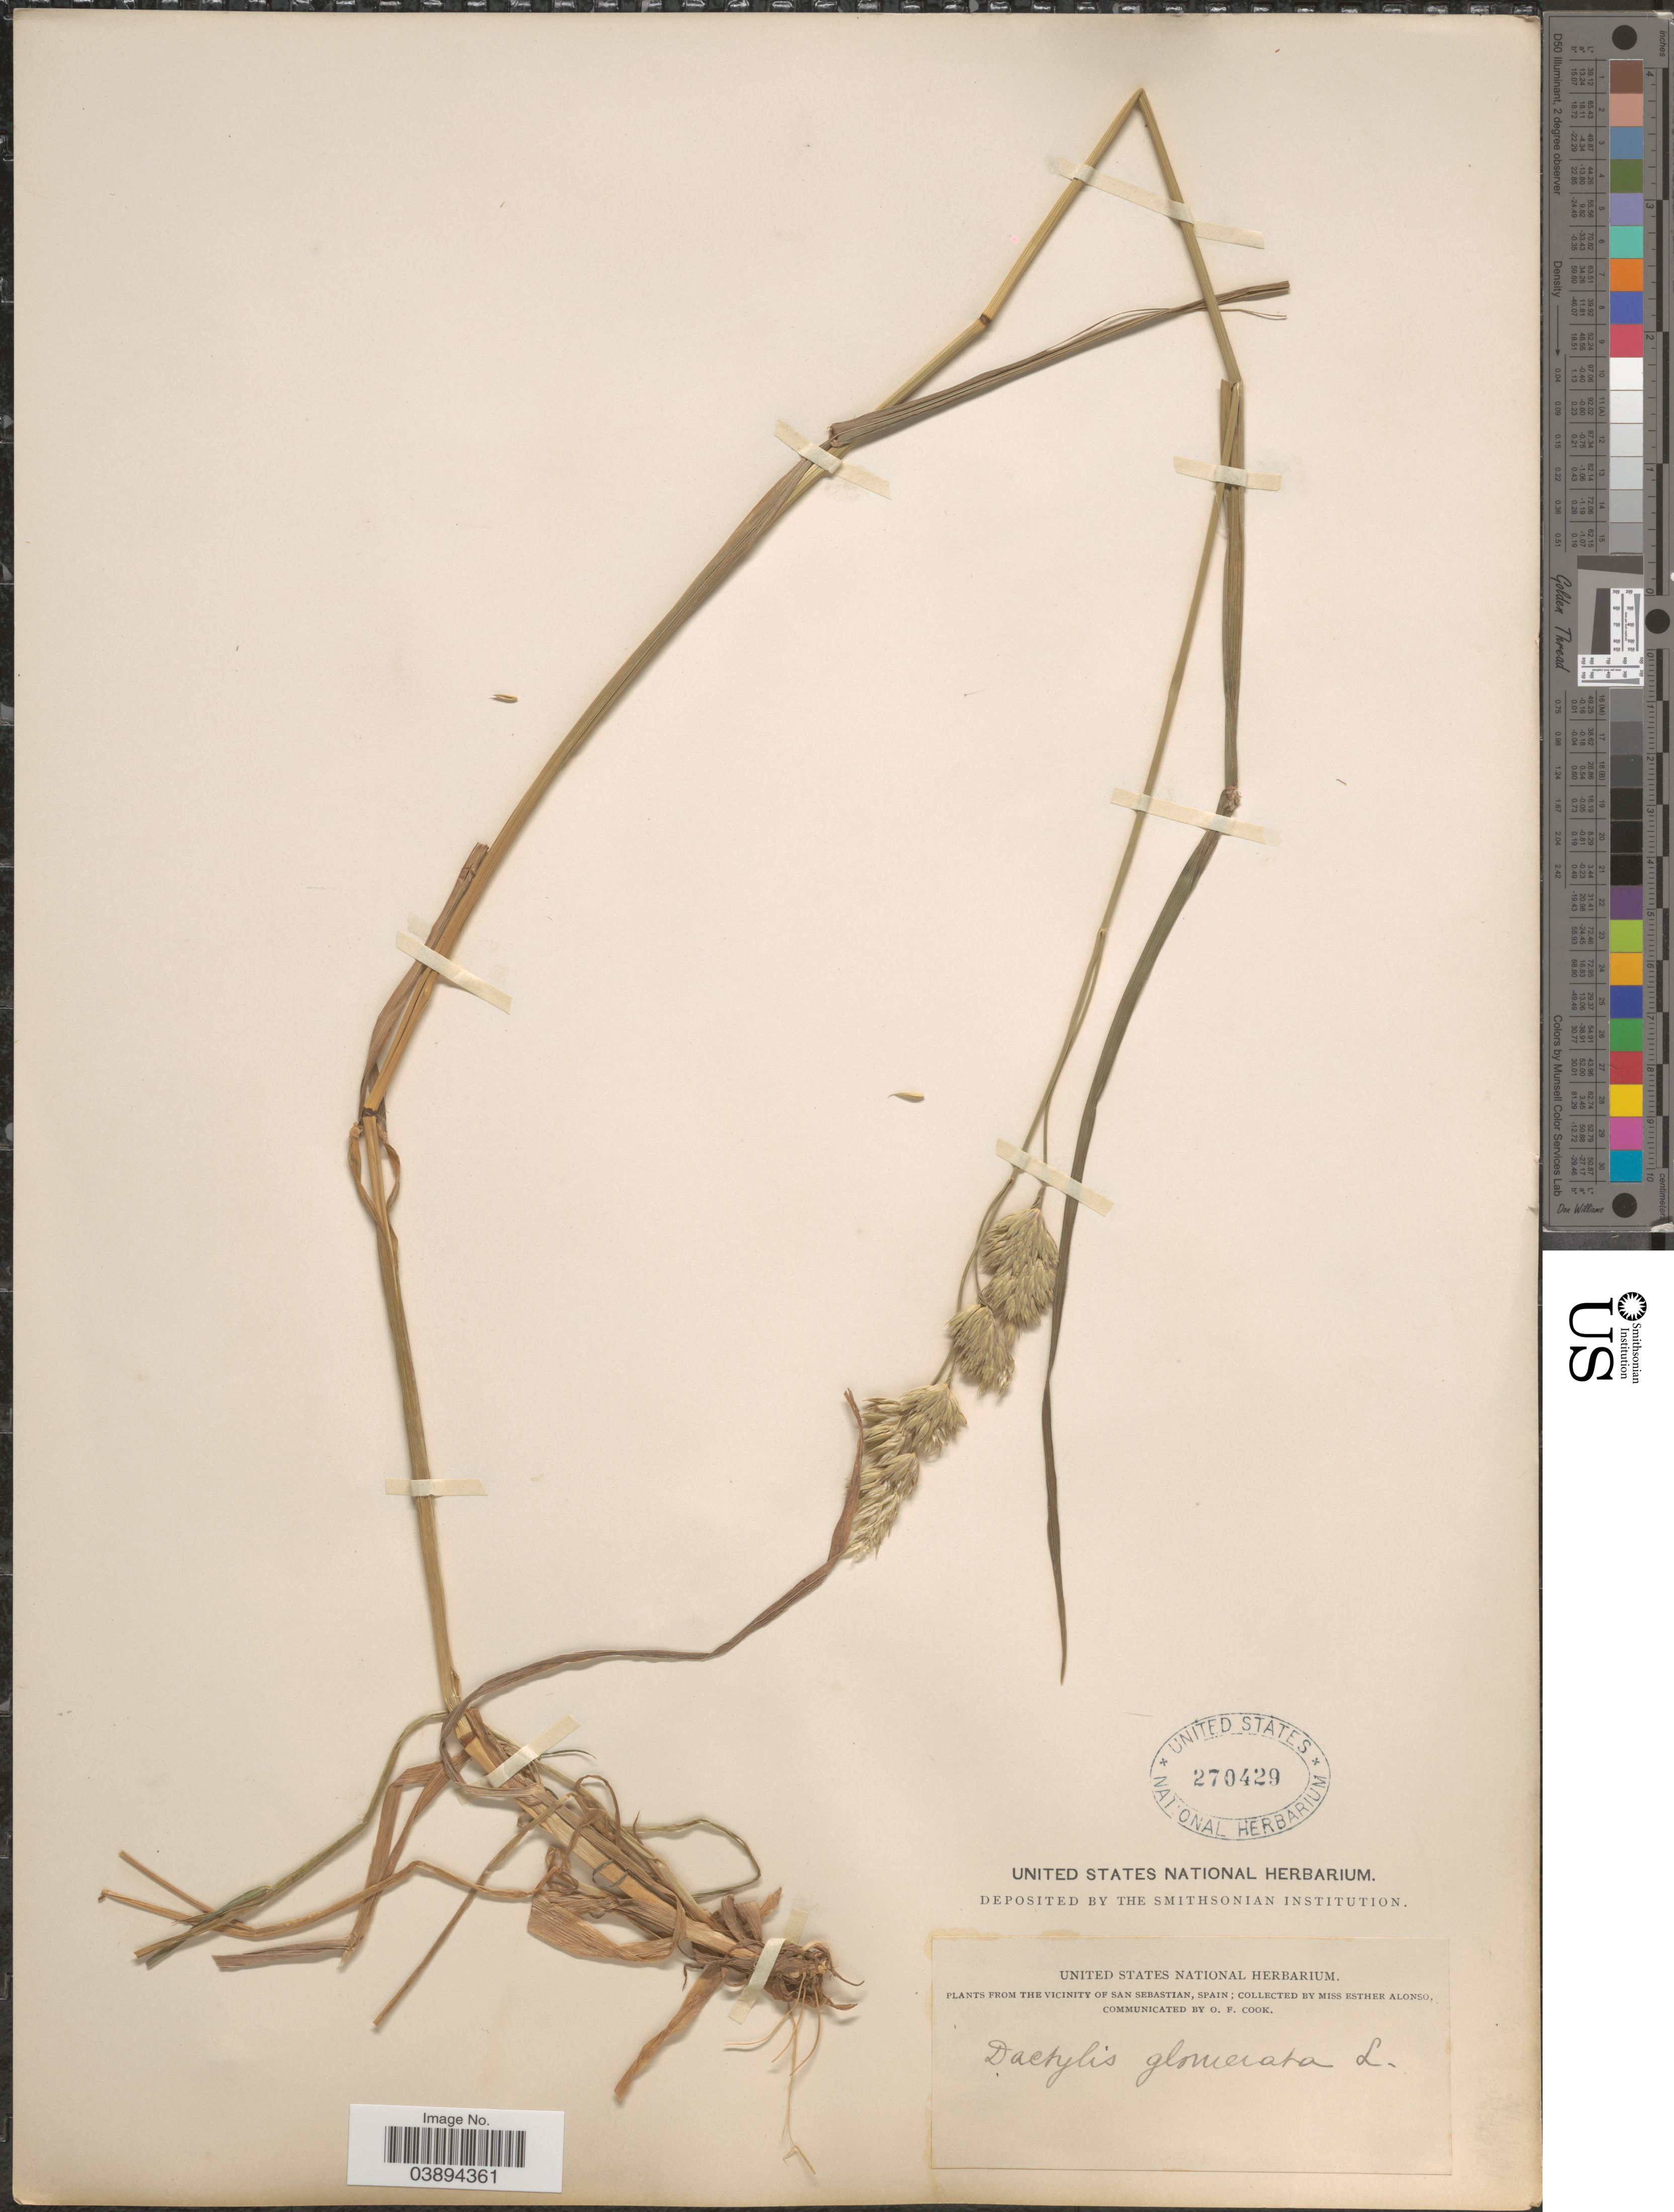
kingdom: Plantae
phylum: Tracheophyta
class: Liliopsida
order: Poales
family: Poaceae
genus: Dactylis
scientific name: Dactylis glomerata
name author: L.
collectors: E. Alonso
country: Spain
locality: Vicinity of San Sebastian.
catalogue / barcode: US 270429